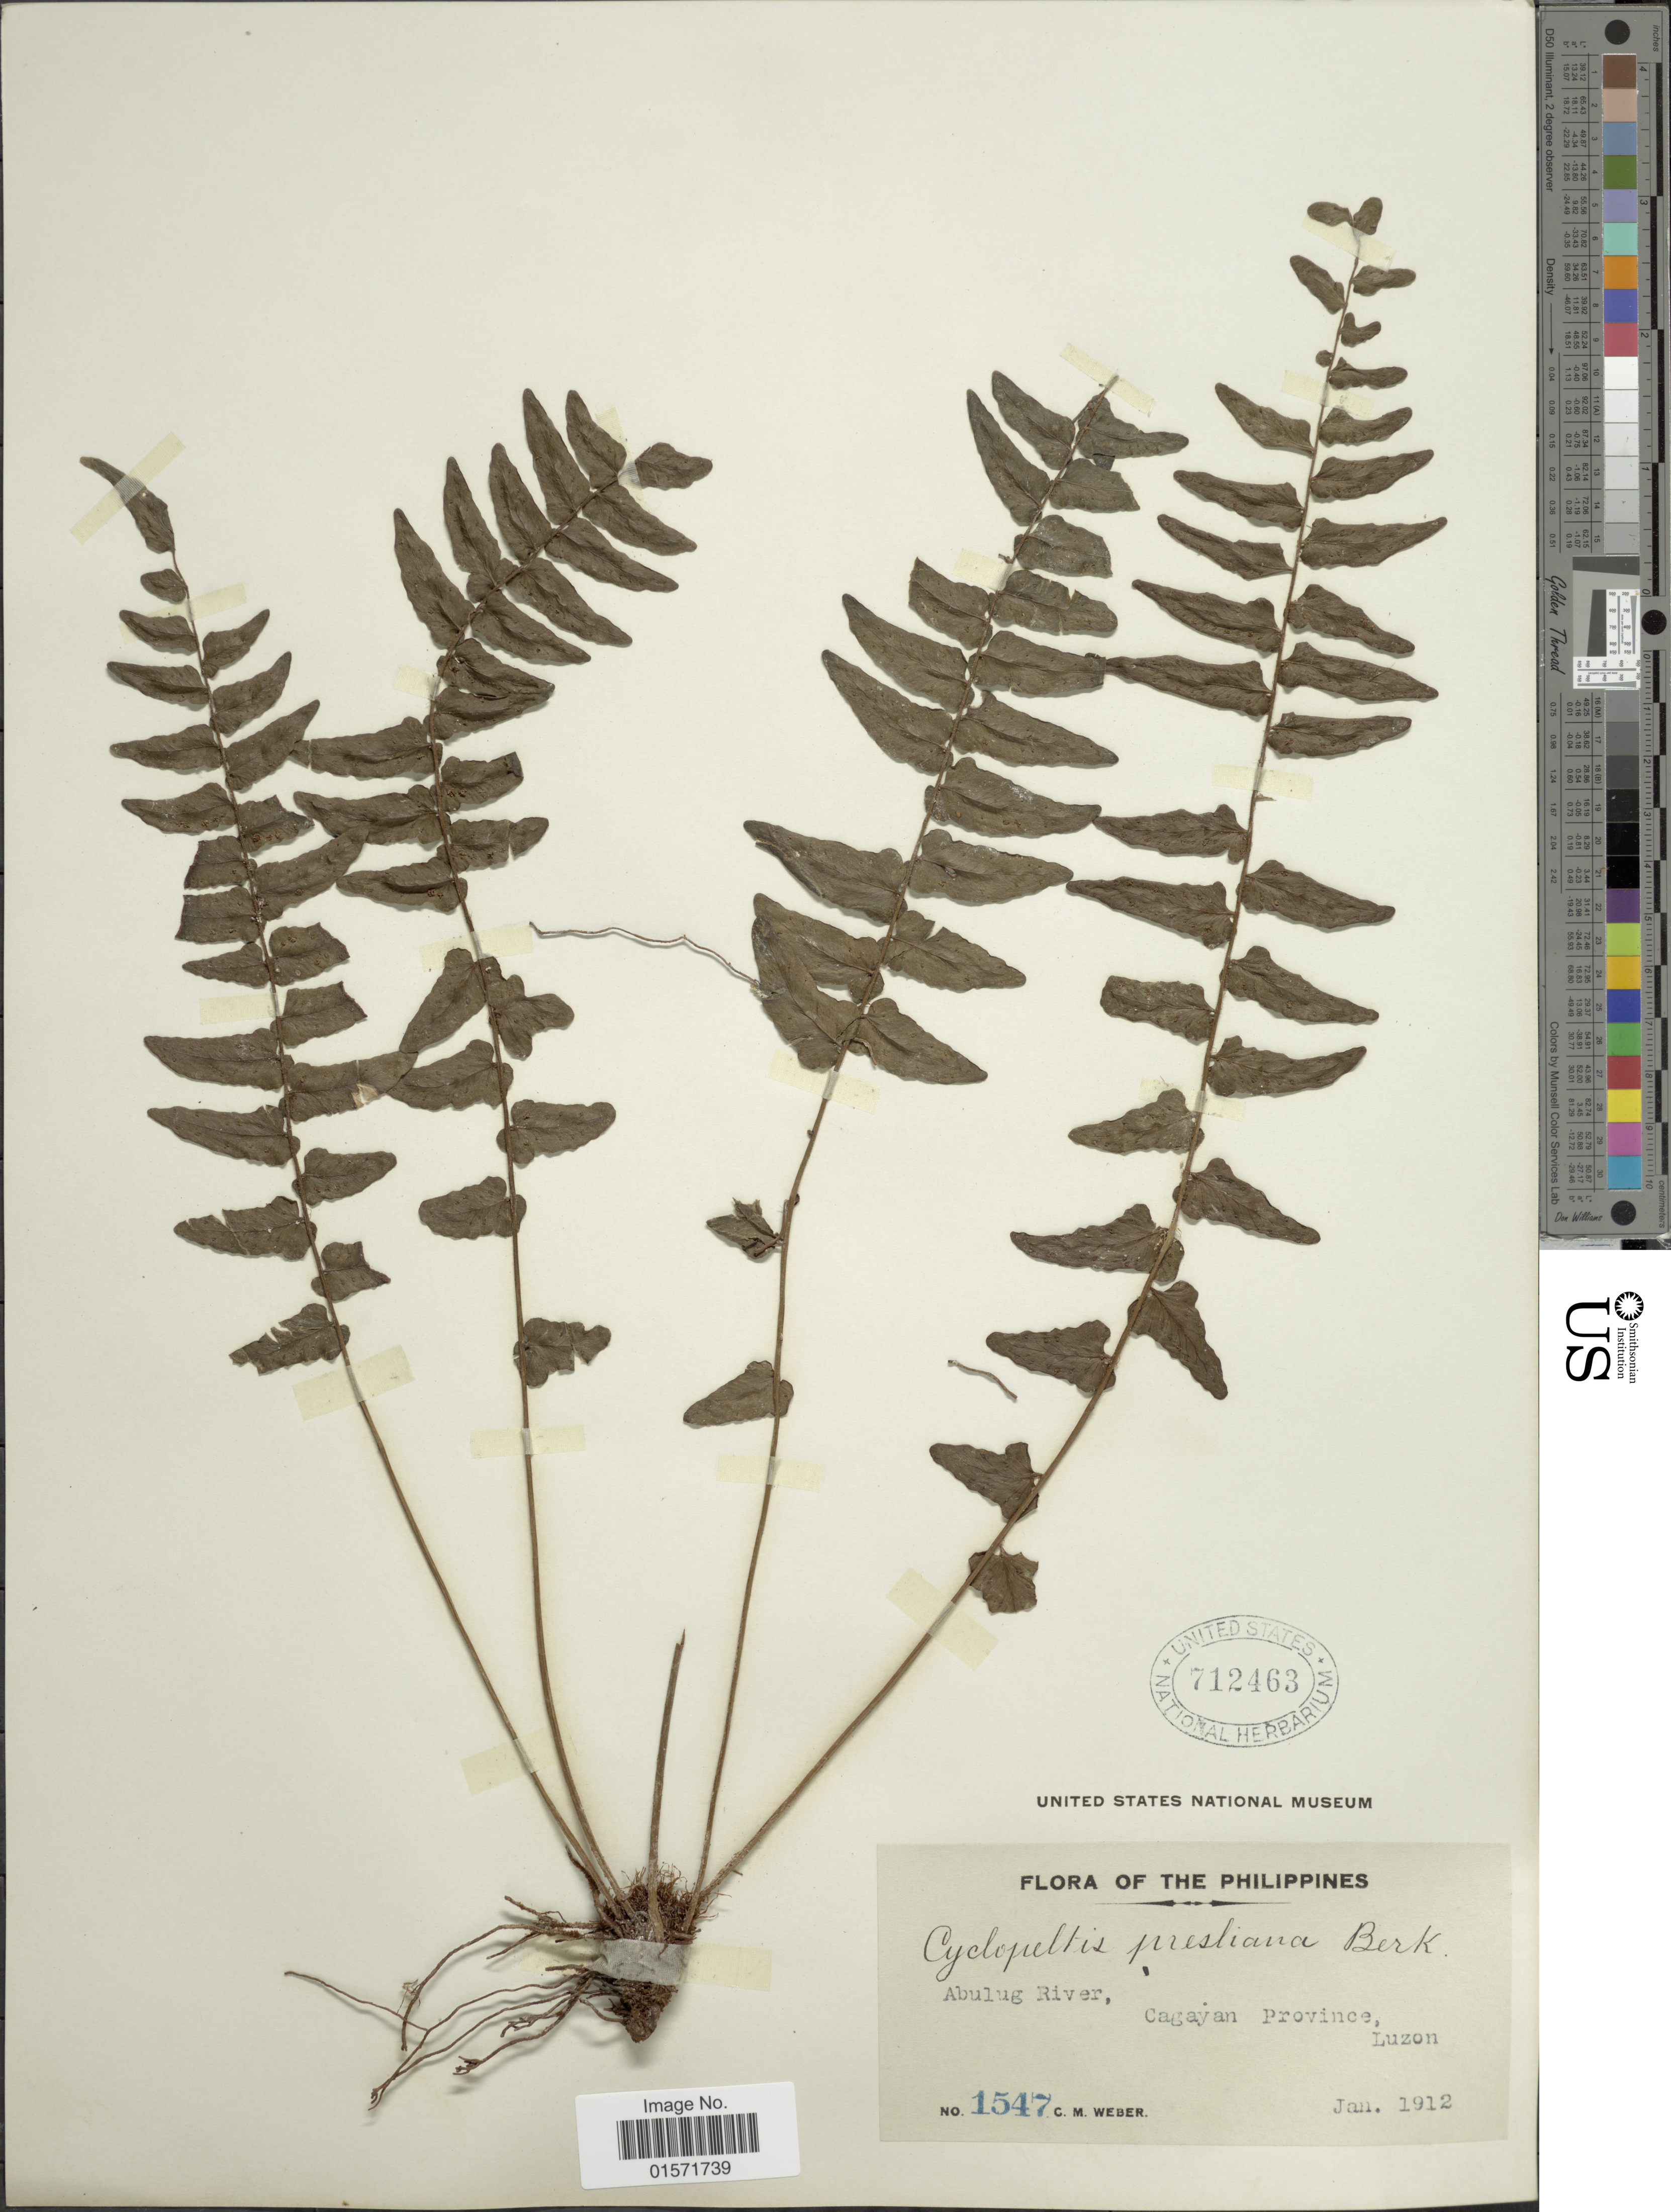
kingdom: Plantae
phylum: Tracheophyta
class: Polypodiopsida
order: Polypodiales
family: Lomariopsidaceae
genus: Cyclopeltis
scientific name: Cyclopeltis presliana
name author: (Mett.) Berkeley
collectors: C. M. Weber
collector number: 1547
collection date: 1912-01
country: Philippines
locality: Abulug River, Cagayan Province, Luzon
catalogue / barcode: US 712463